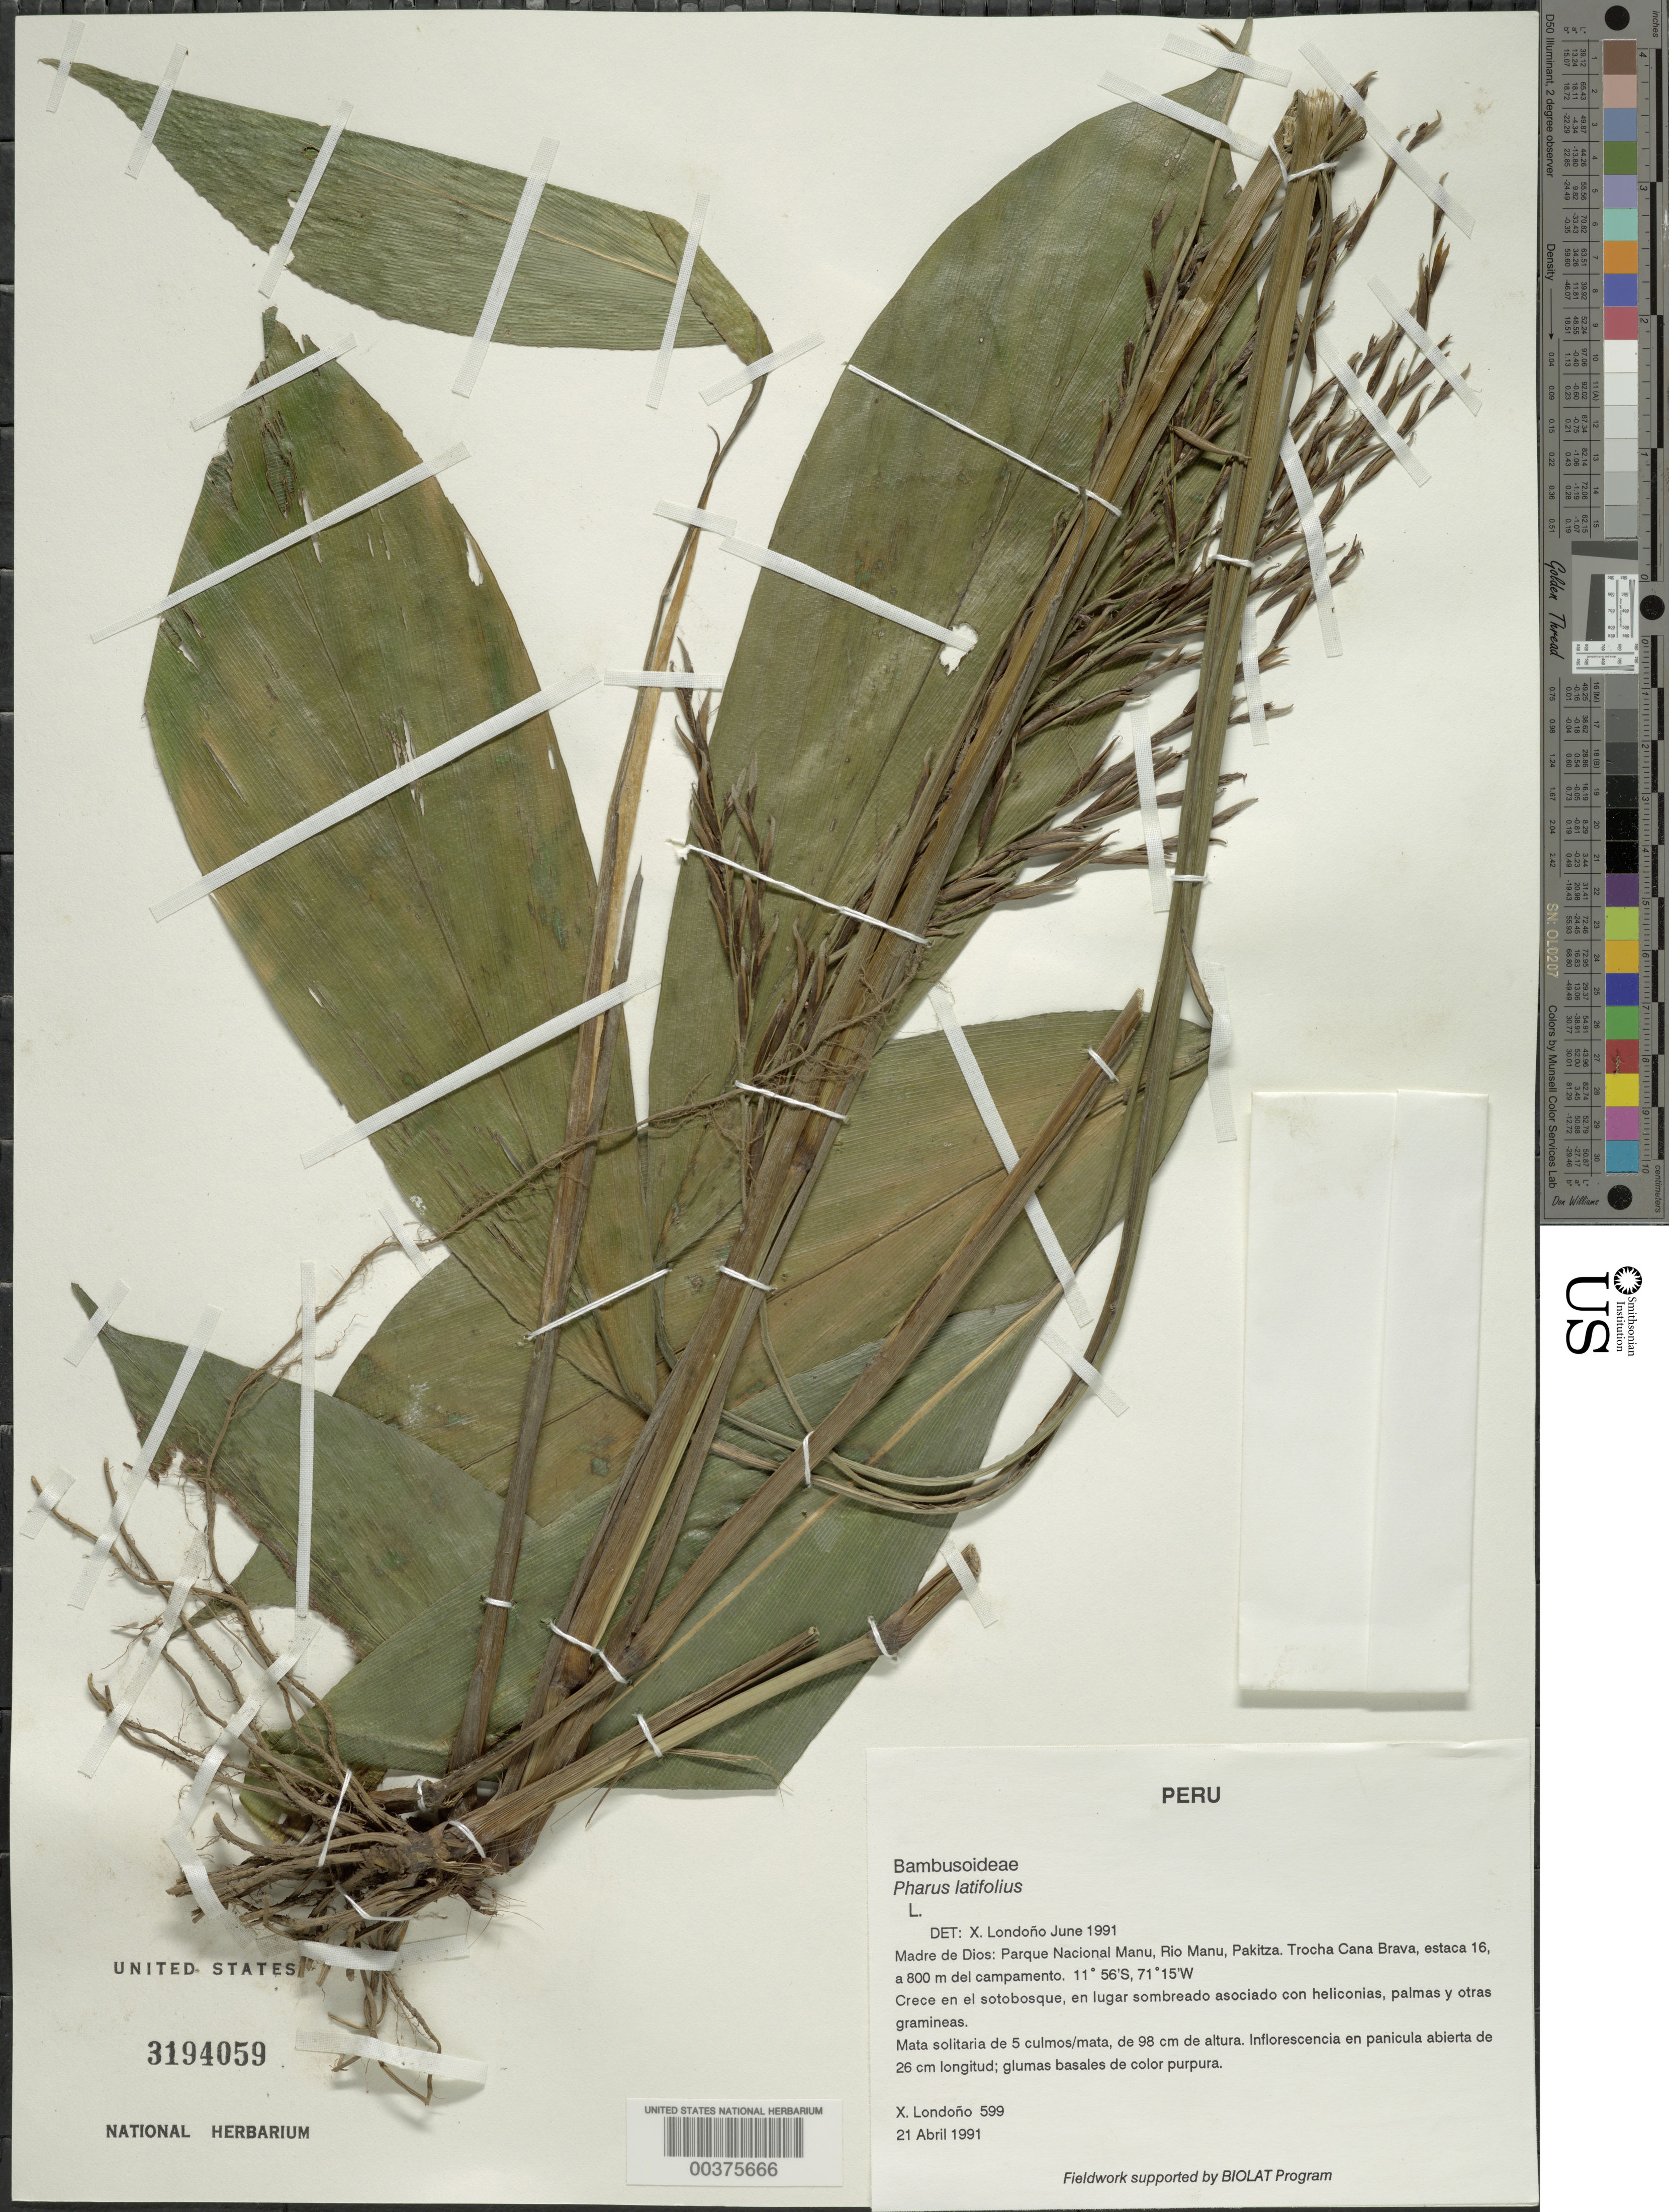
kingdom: Plantae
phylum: Tracheophyta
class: Liliopsida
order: Poales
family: Poaceae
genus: Pariana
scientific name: Pariana campestris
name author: Aubl.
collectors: X. Londoño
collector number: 599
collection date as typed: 21 Apr 1991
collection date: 1991-04-21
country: Peru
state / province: Madre de Dios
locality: Parque nacional manu, rio manu, pakitza; trocha cana brava, estaca 16, a 800m del campamento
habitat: En el sotobosque, en lugar sombreado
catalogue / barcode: US 3194059